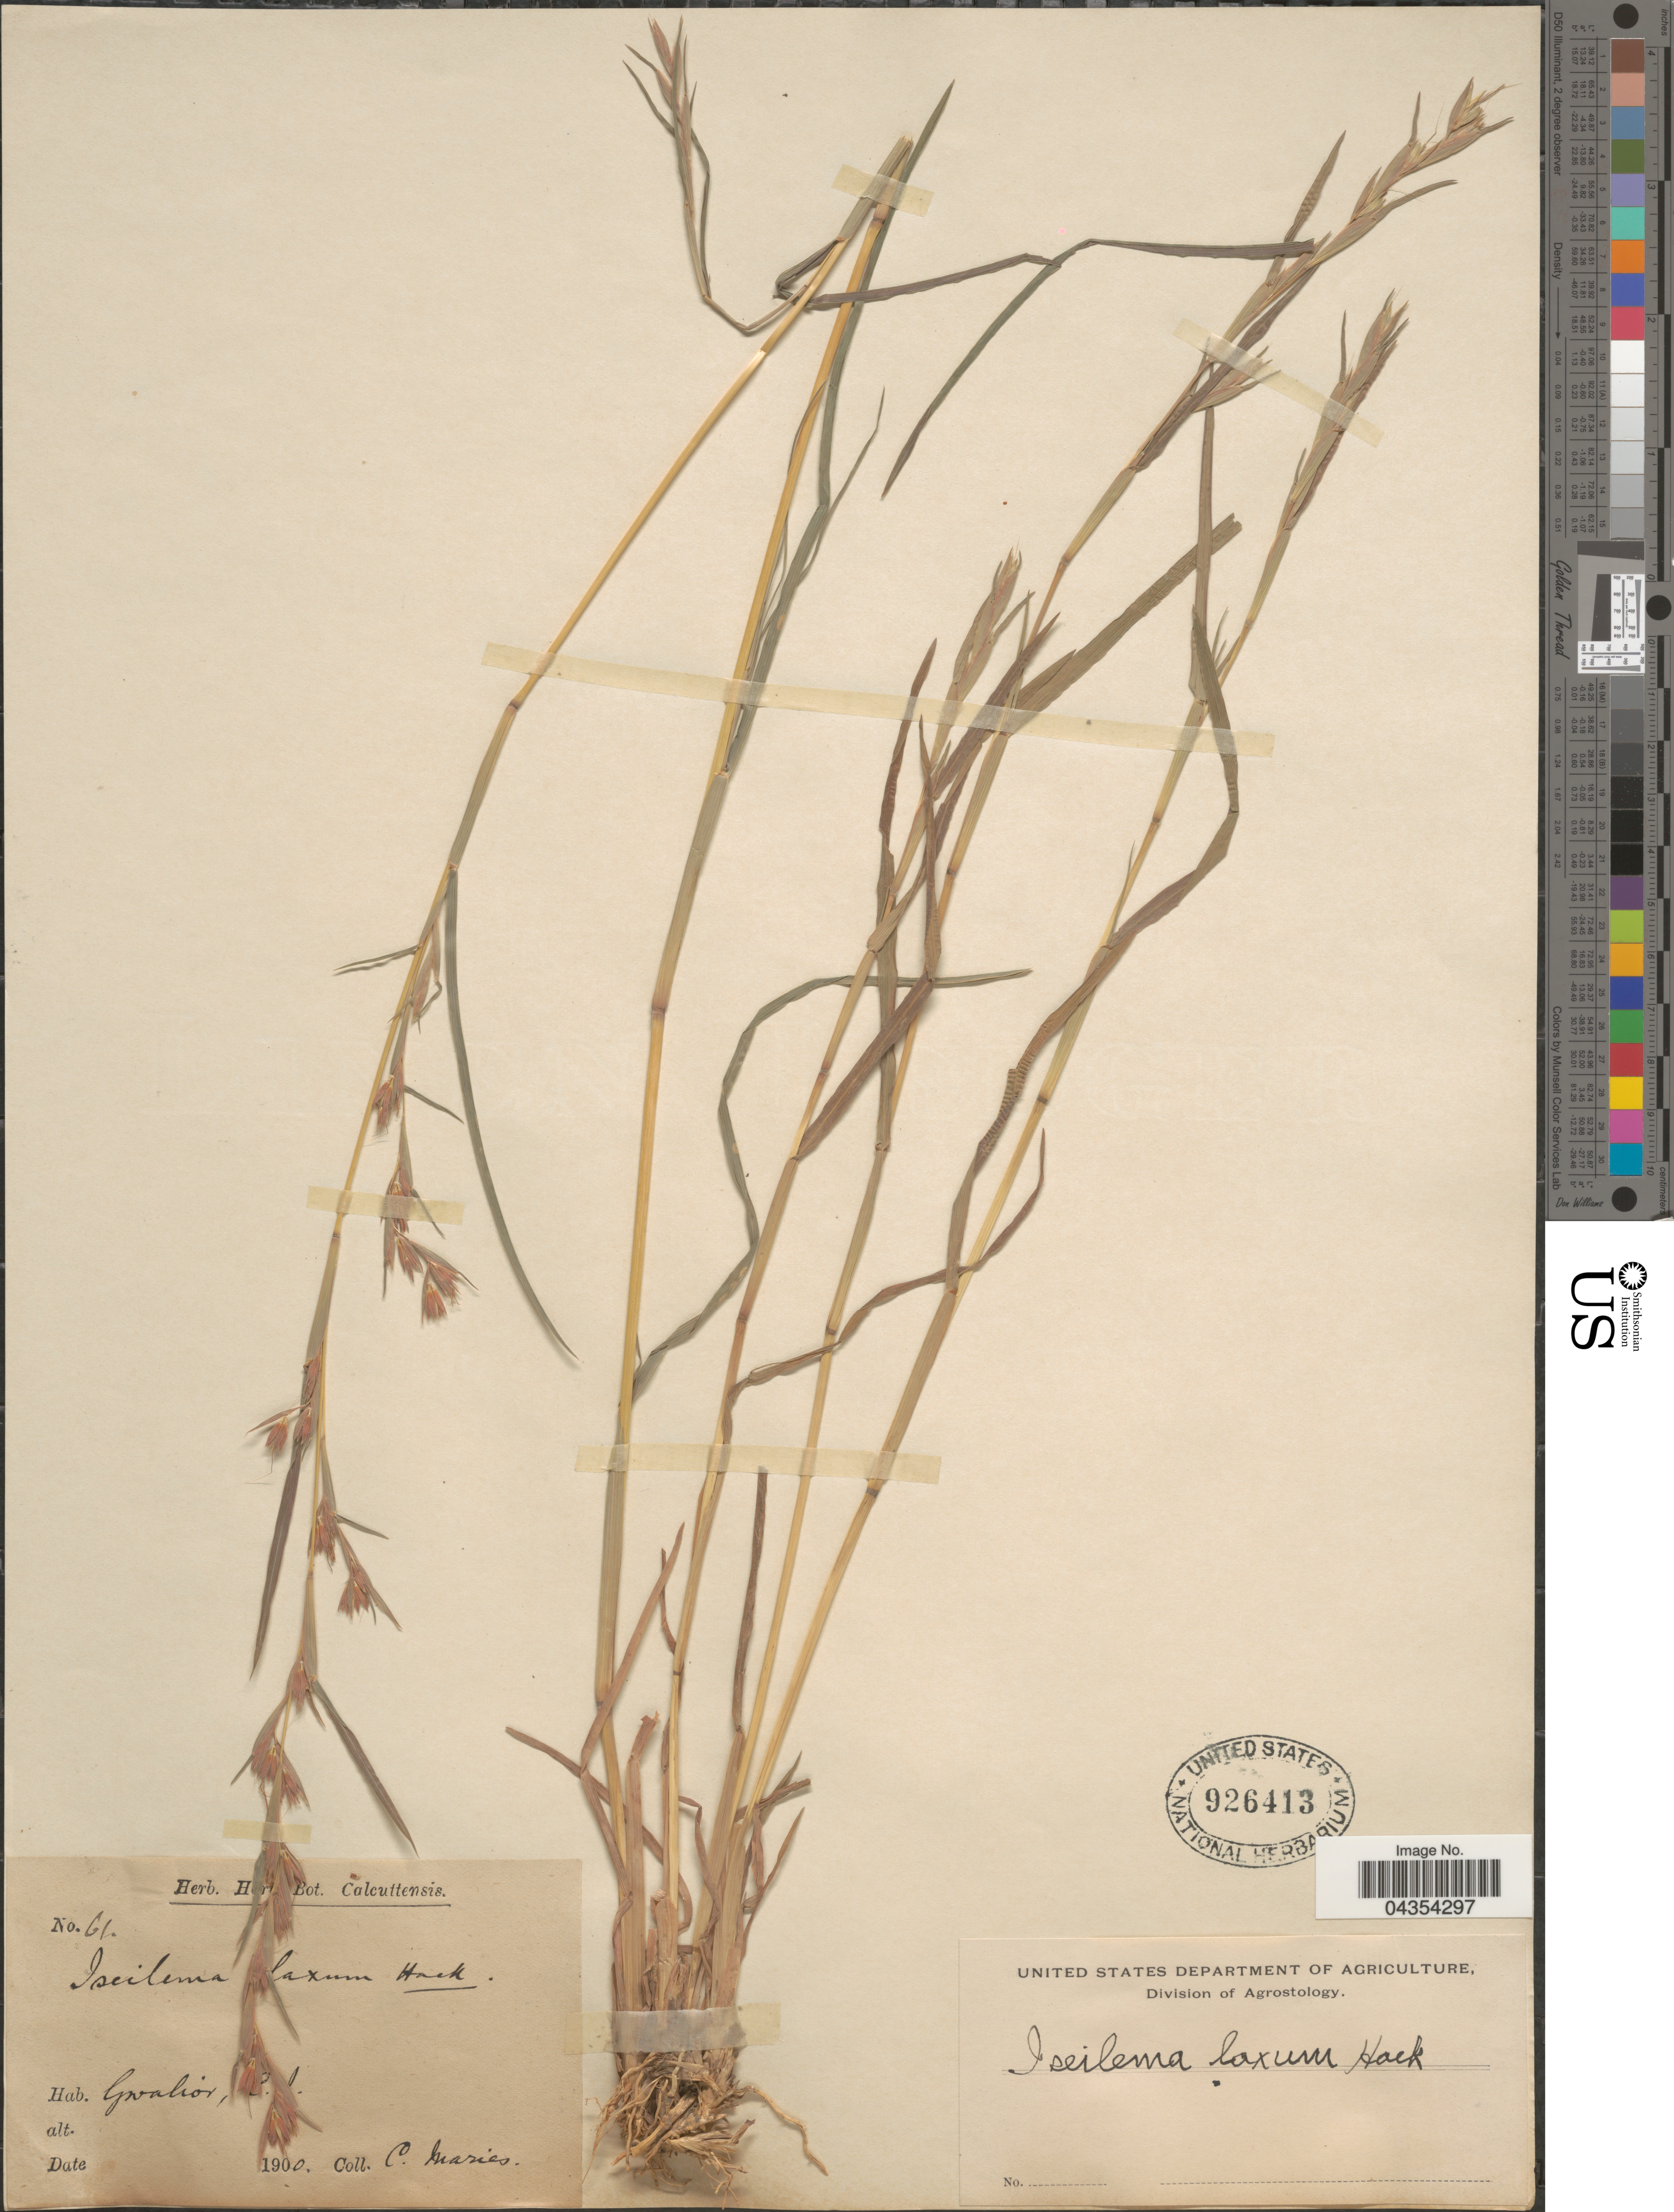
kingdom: Plantae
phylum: Tracheophyta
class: Liliopsida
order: Poales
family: Poaceae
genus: Iseilema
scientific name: Iseilema jainiana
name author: P. Umam. & P. Daniel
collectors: C. Maries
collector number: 61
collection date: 1900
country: India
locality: Gwalior, [illegible text].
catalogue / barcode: US 926413